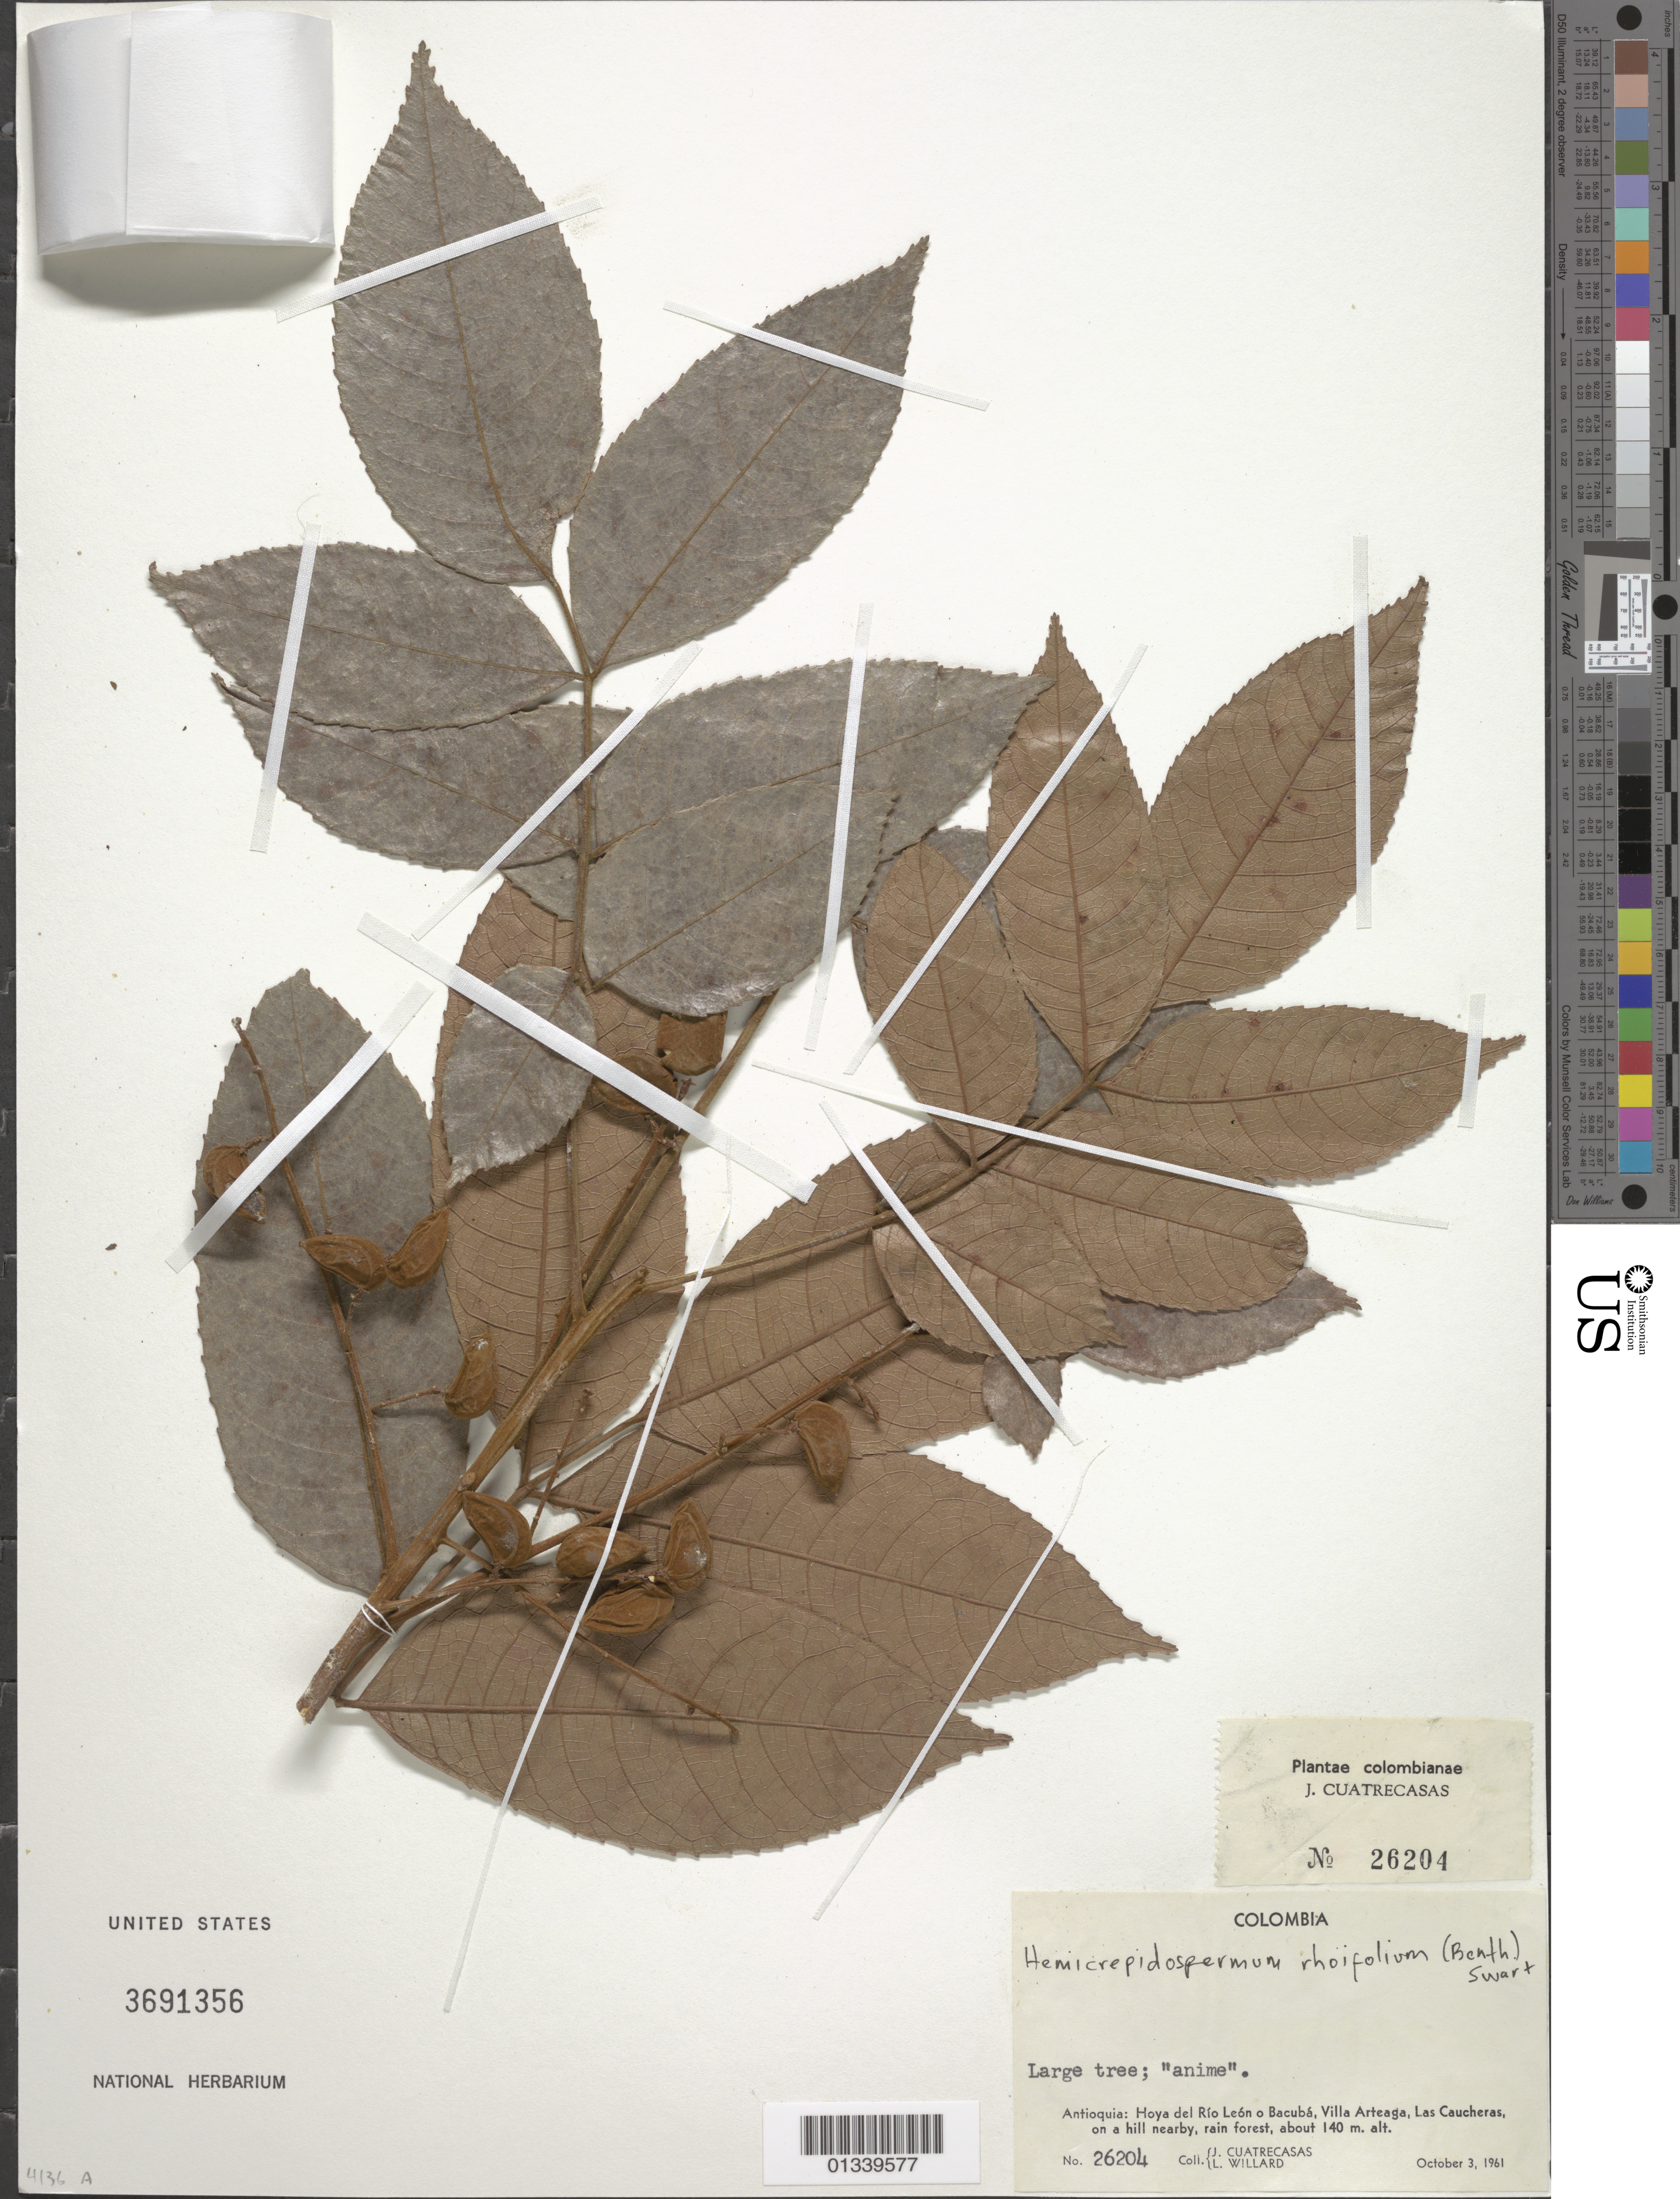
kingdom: Plantae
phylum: Tracheophyta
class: Magnoliopsida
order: Sapindales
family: Burseraceae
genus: Protium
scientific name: Protium rhoifolium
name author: (Benth.) Byng & Christenh.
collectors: J. Cuatrecasas & L. Willard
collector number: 26204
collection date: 1961-10-04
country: Colombia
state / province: Antioquia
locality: Hoya del Rio Leon o Bacuba, Villa Arteaga, Las Caucheras, on a hill nearby.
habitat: Rain forest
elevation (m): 140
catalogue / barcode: US 3691356